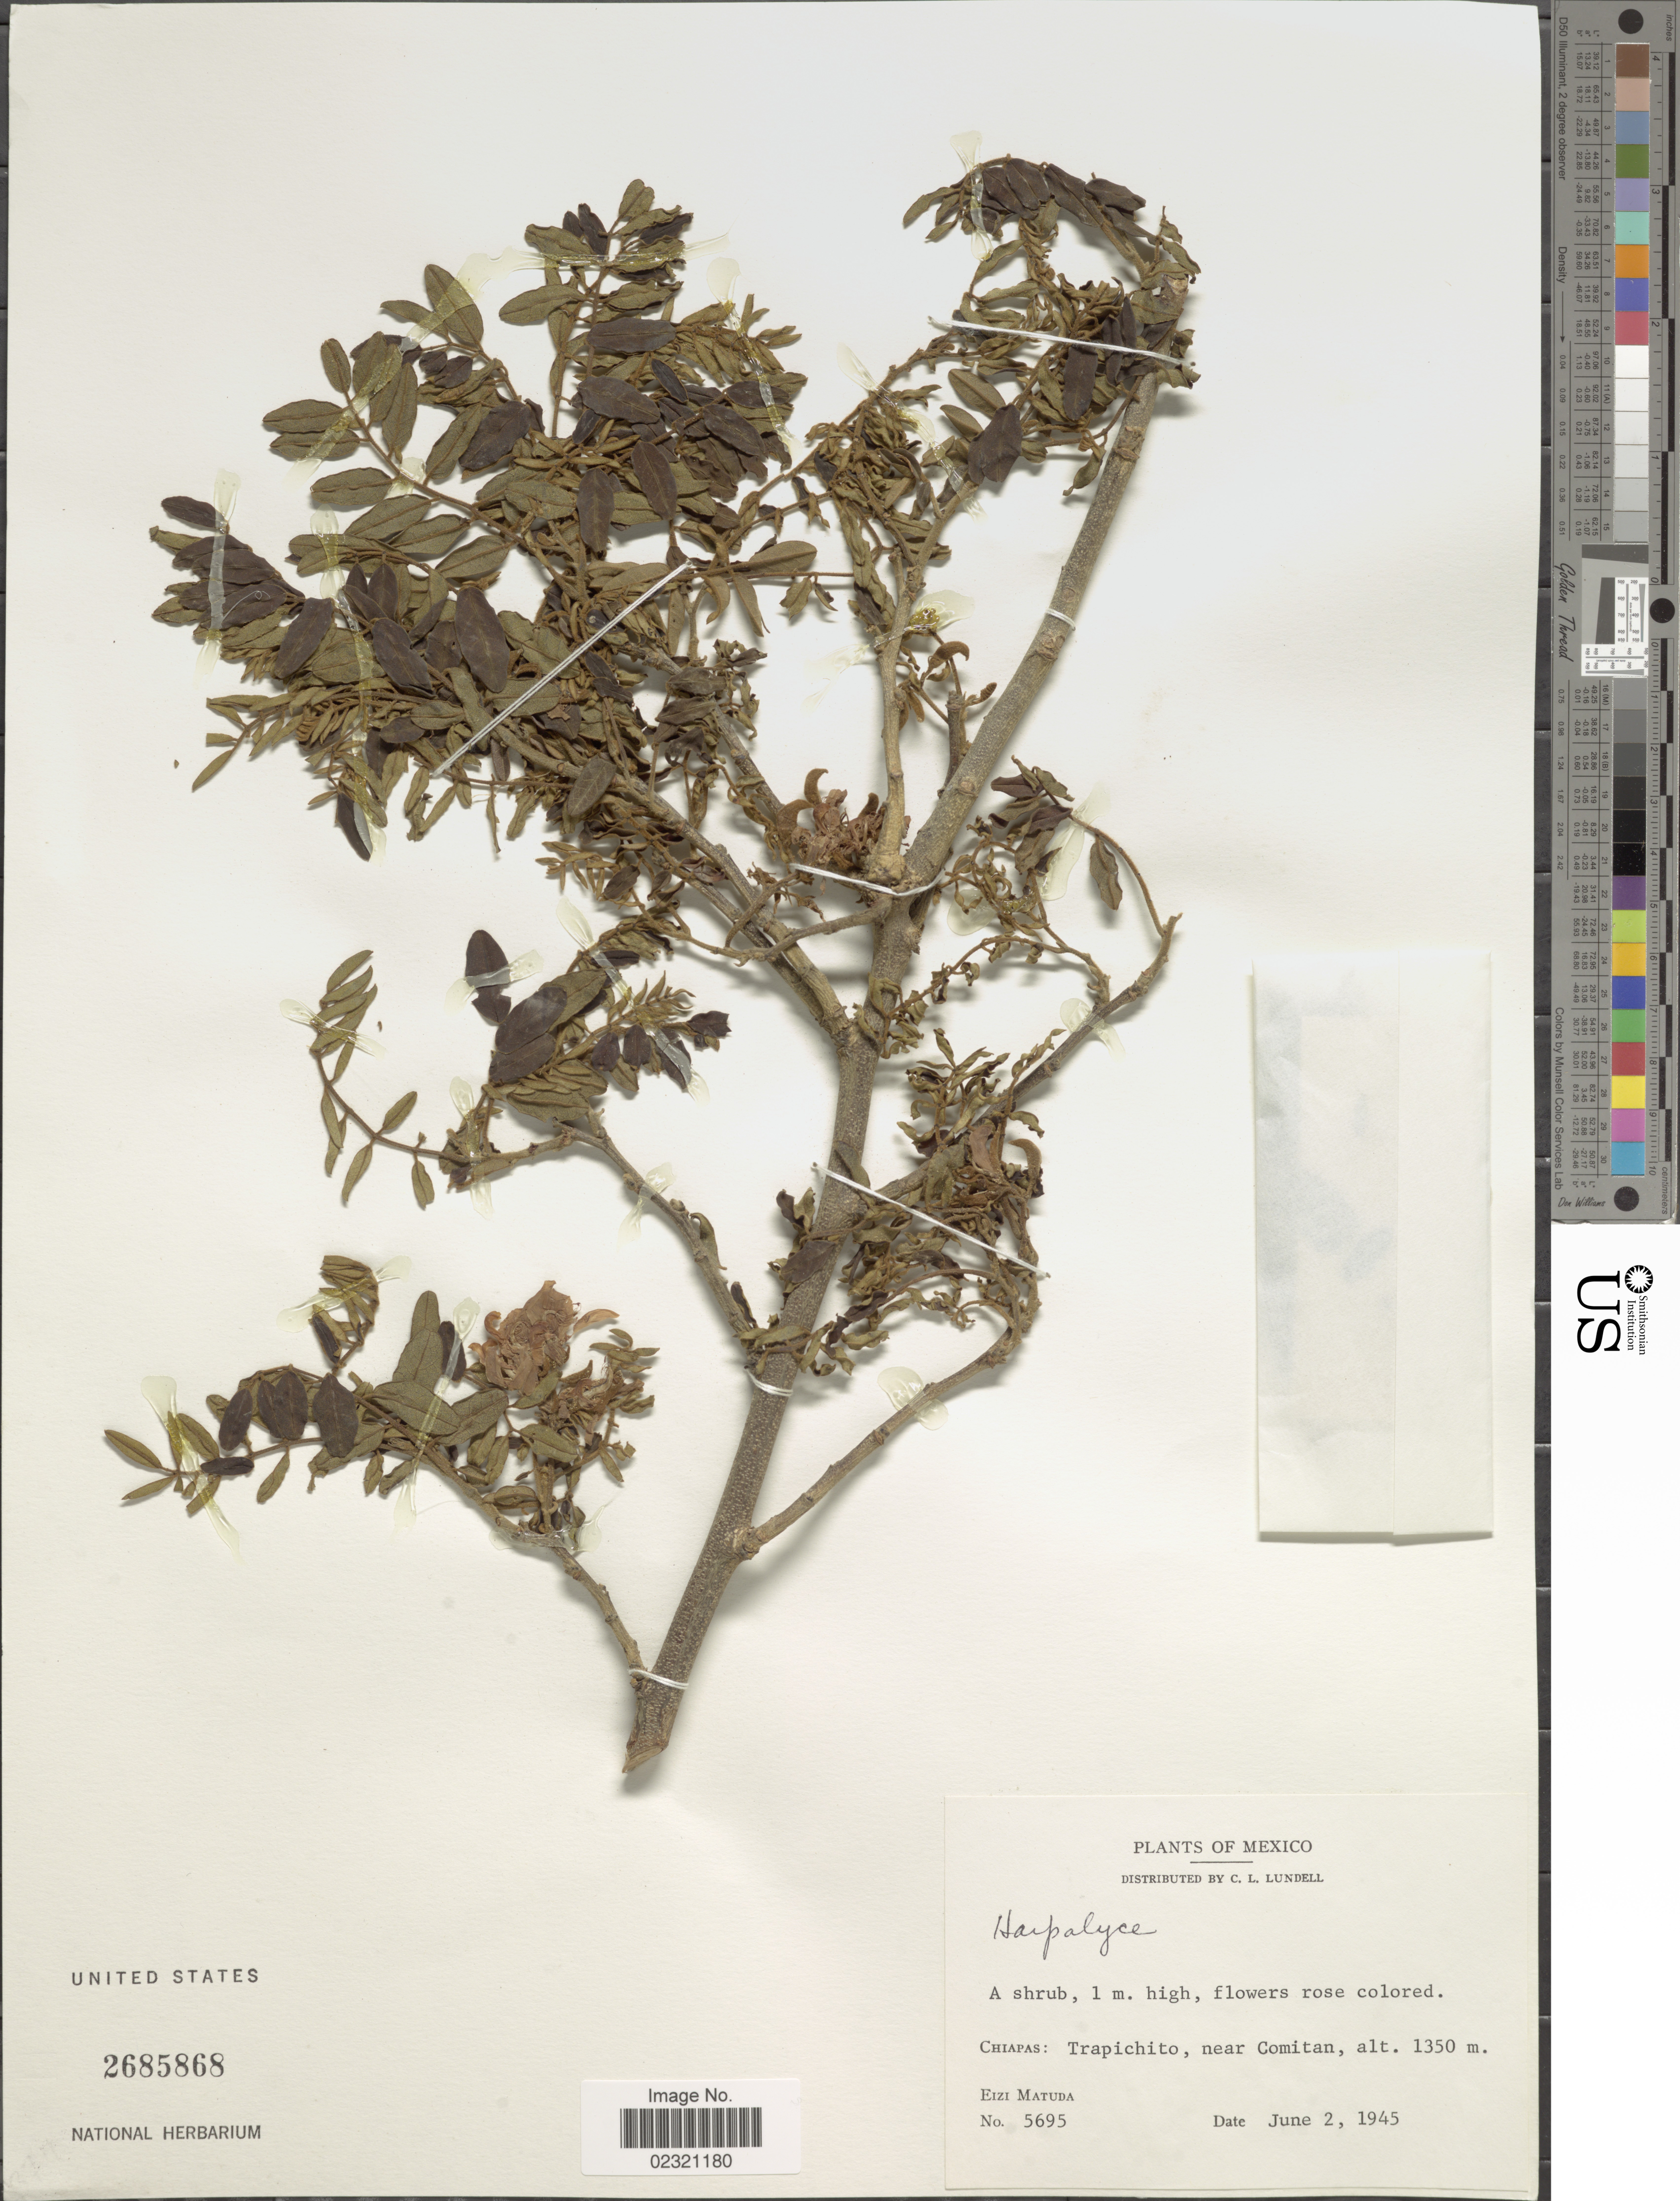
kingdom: Plantae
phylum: Tracheophyta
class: Magnoliopsida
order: Fabales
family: Fabaceae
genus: Harpalyce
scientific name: Harpalyce sp.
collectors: E. Matuda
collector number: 5695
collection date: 1945-06-02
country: Mexico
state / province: Chiapas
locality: Trapichito near Comitan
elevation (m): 1350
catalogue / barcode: US 2685868